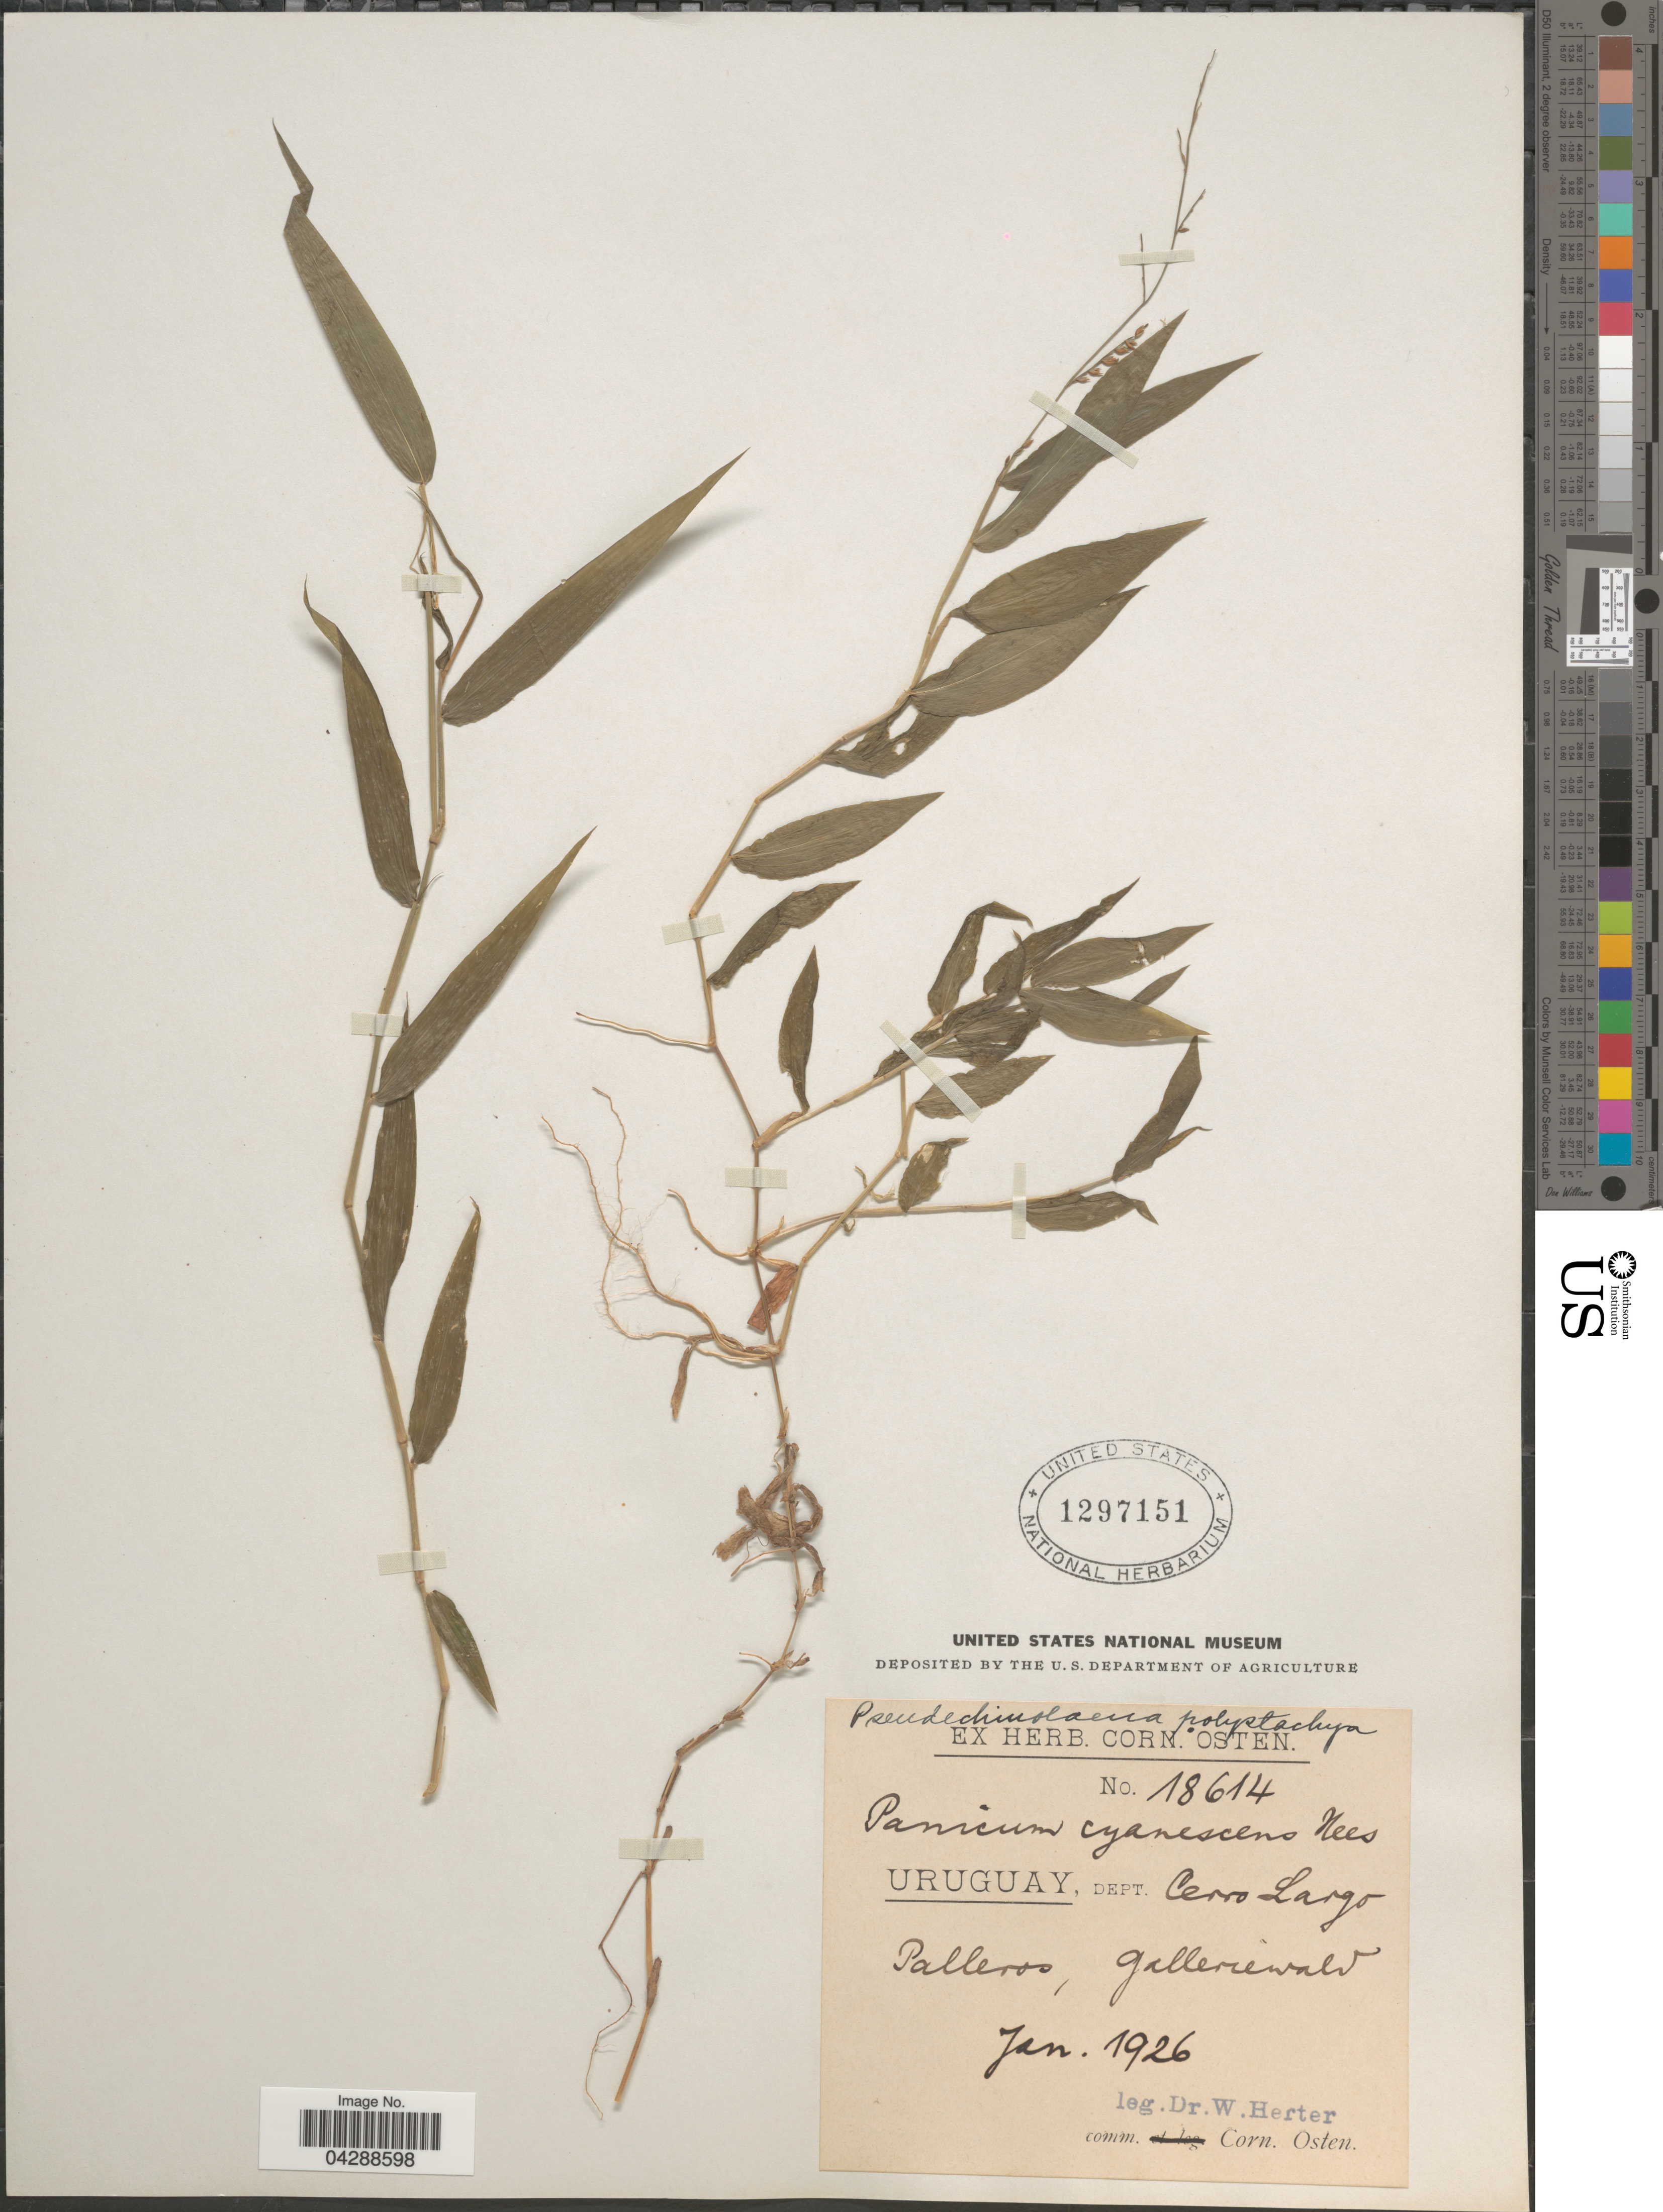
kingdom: Plantae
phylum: Tracheophyta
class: Liliopsida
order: Poales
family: Poaceae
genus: Pseudechinolaena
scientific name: Pseudechinolaena polystachya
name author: (Kunth) Stapf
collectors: W. G. Herter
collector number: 18614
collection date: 1926-01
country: Uruguay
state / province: Cerro Largo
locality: Dept. Cerro Largo. Palleros, galleriewald.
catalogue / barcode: US 1297151